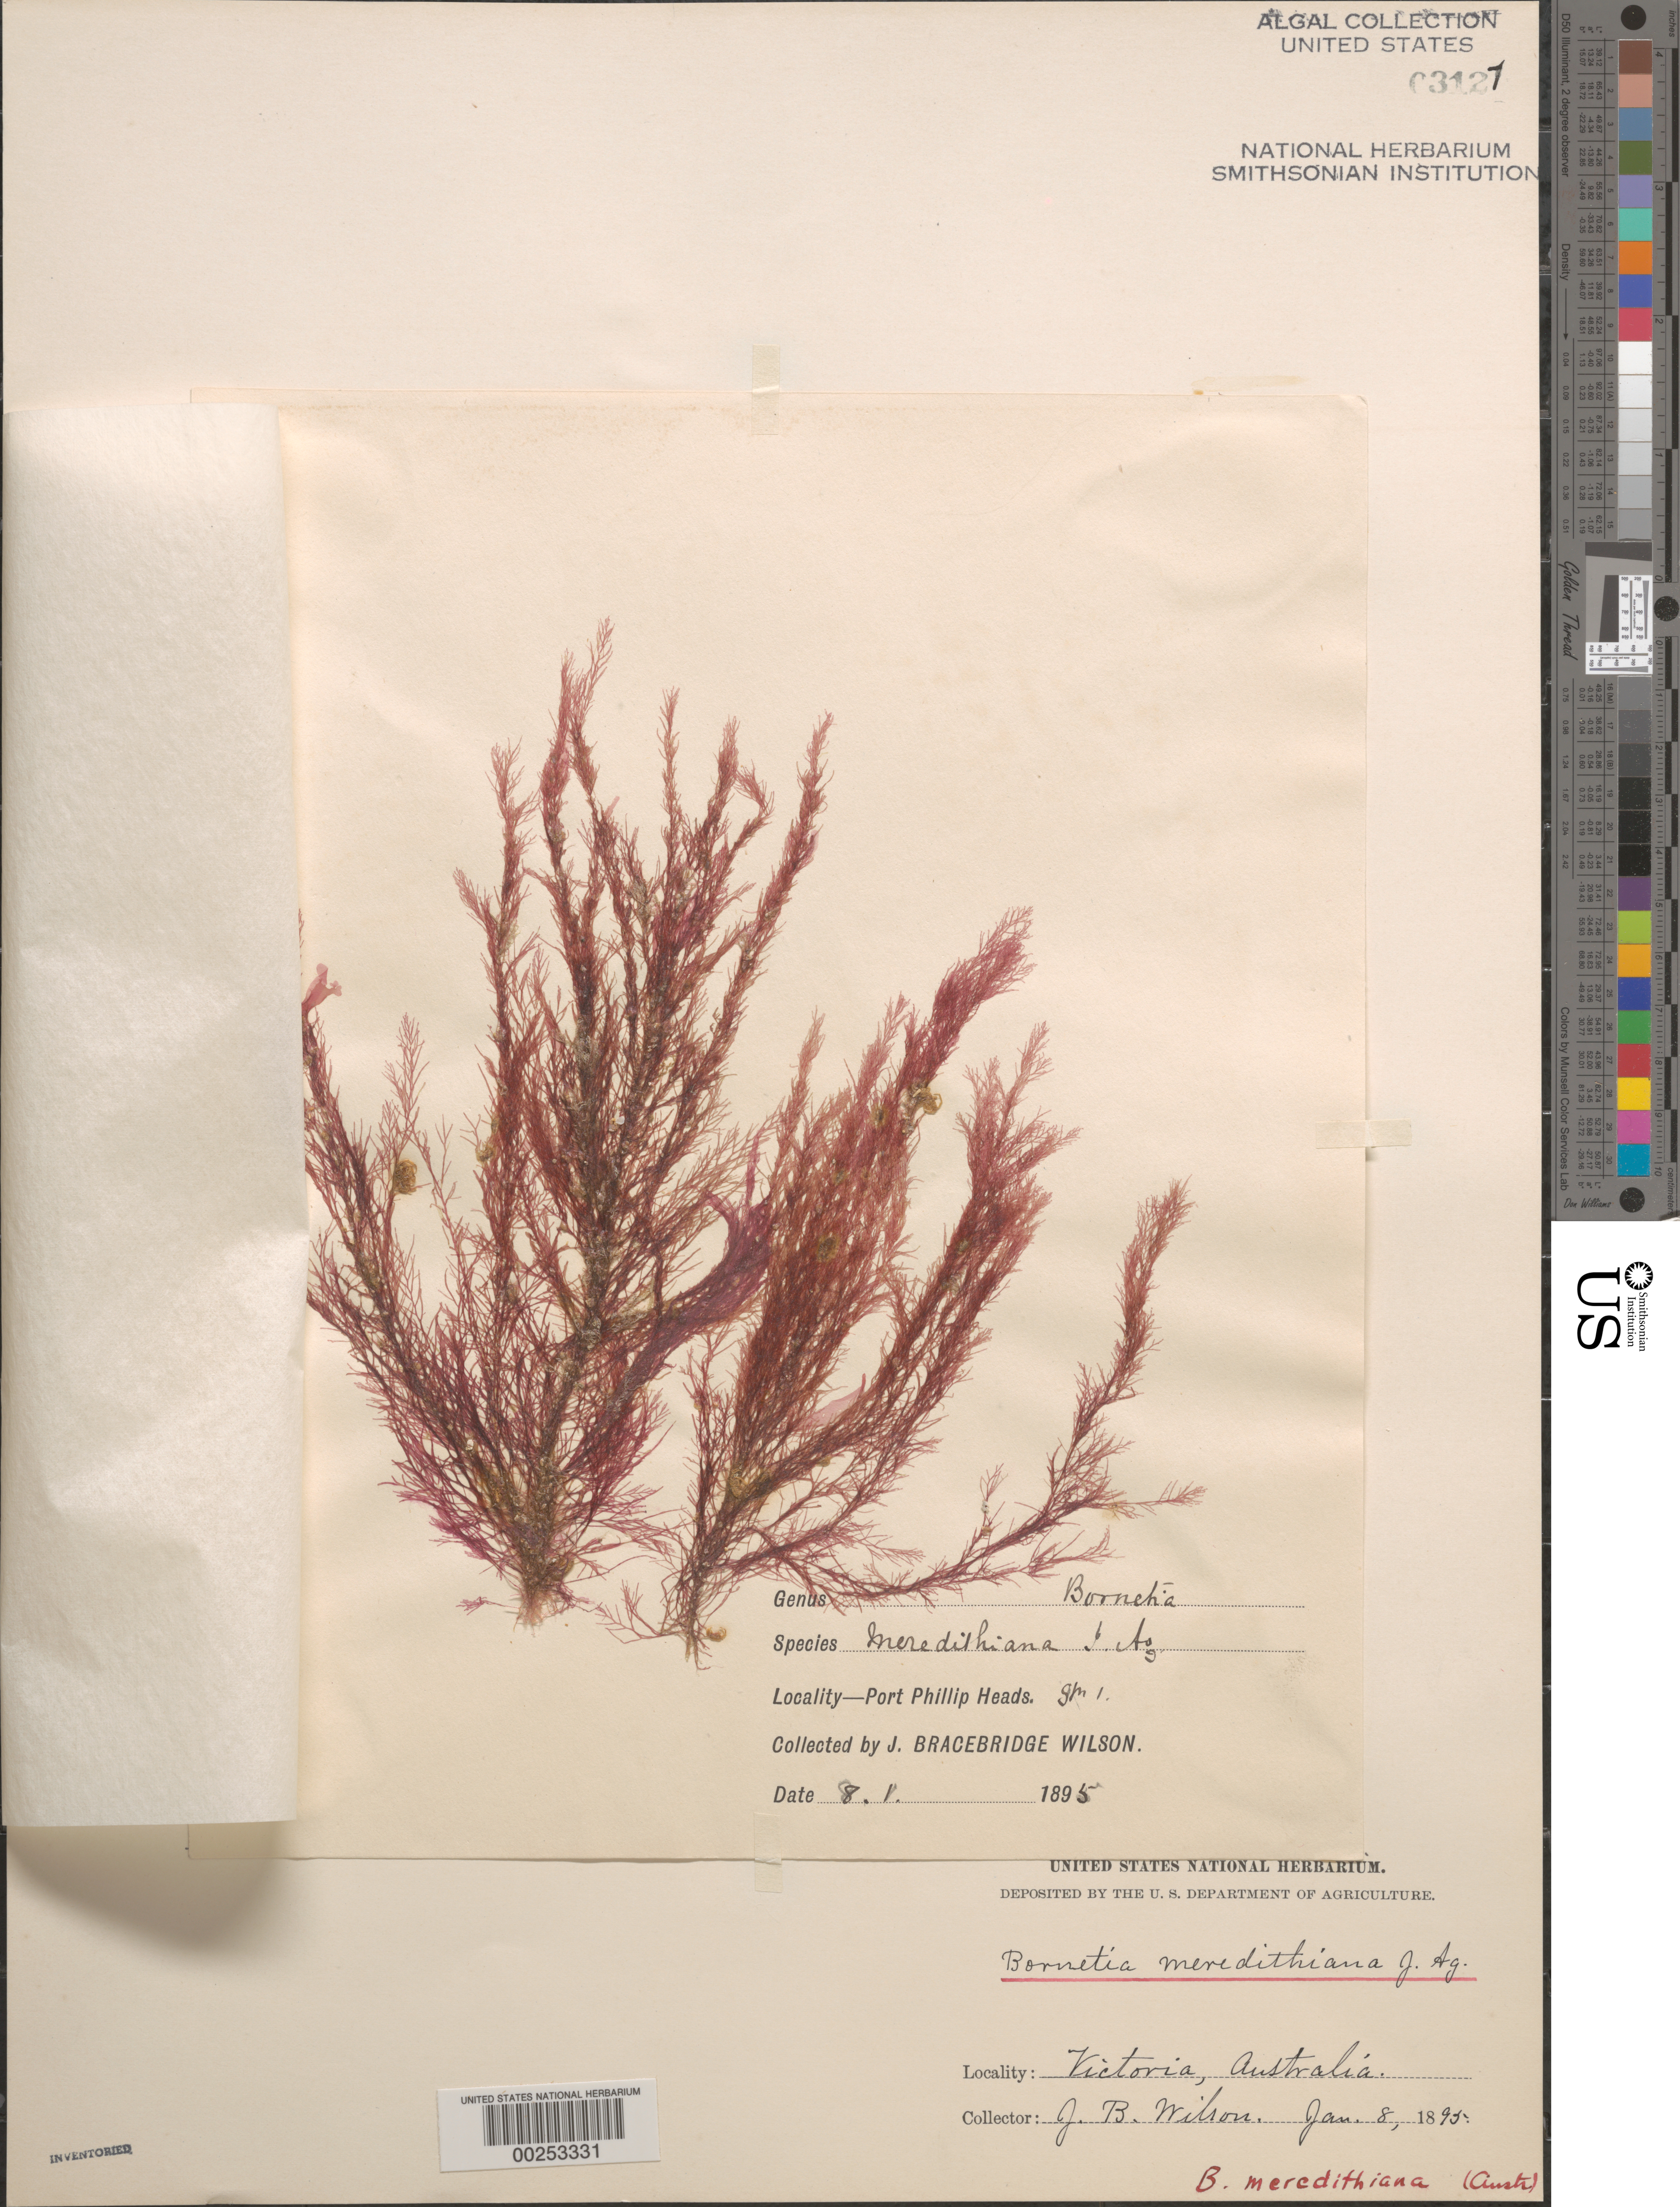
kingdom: Plantae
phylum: Rhodophyta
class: Florideophyceae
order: Ceramiales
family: Ceramiaceae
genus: Bornetia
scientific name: Bornetia meredithiana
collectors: J. B. Wilson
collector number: Station 1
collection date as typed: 08 Jan 1895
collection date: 1895-01-08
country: Australia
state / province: Victoria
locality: Port Phillip Heads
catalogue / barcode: US 3127